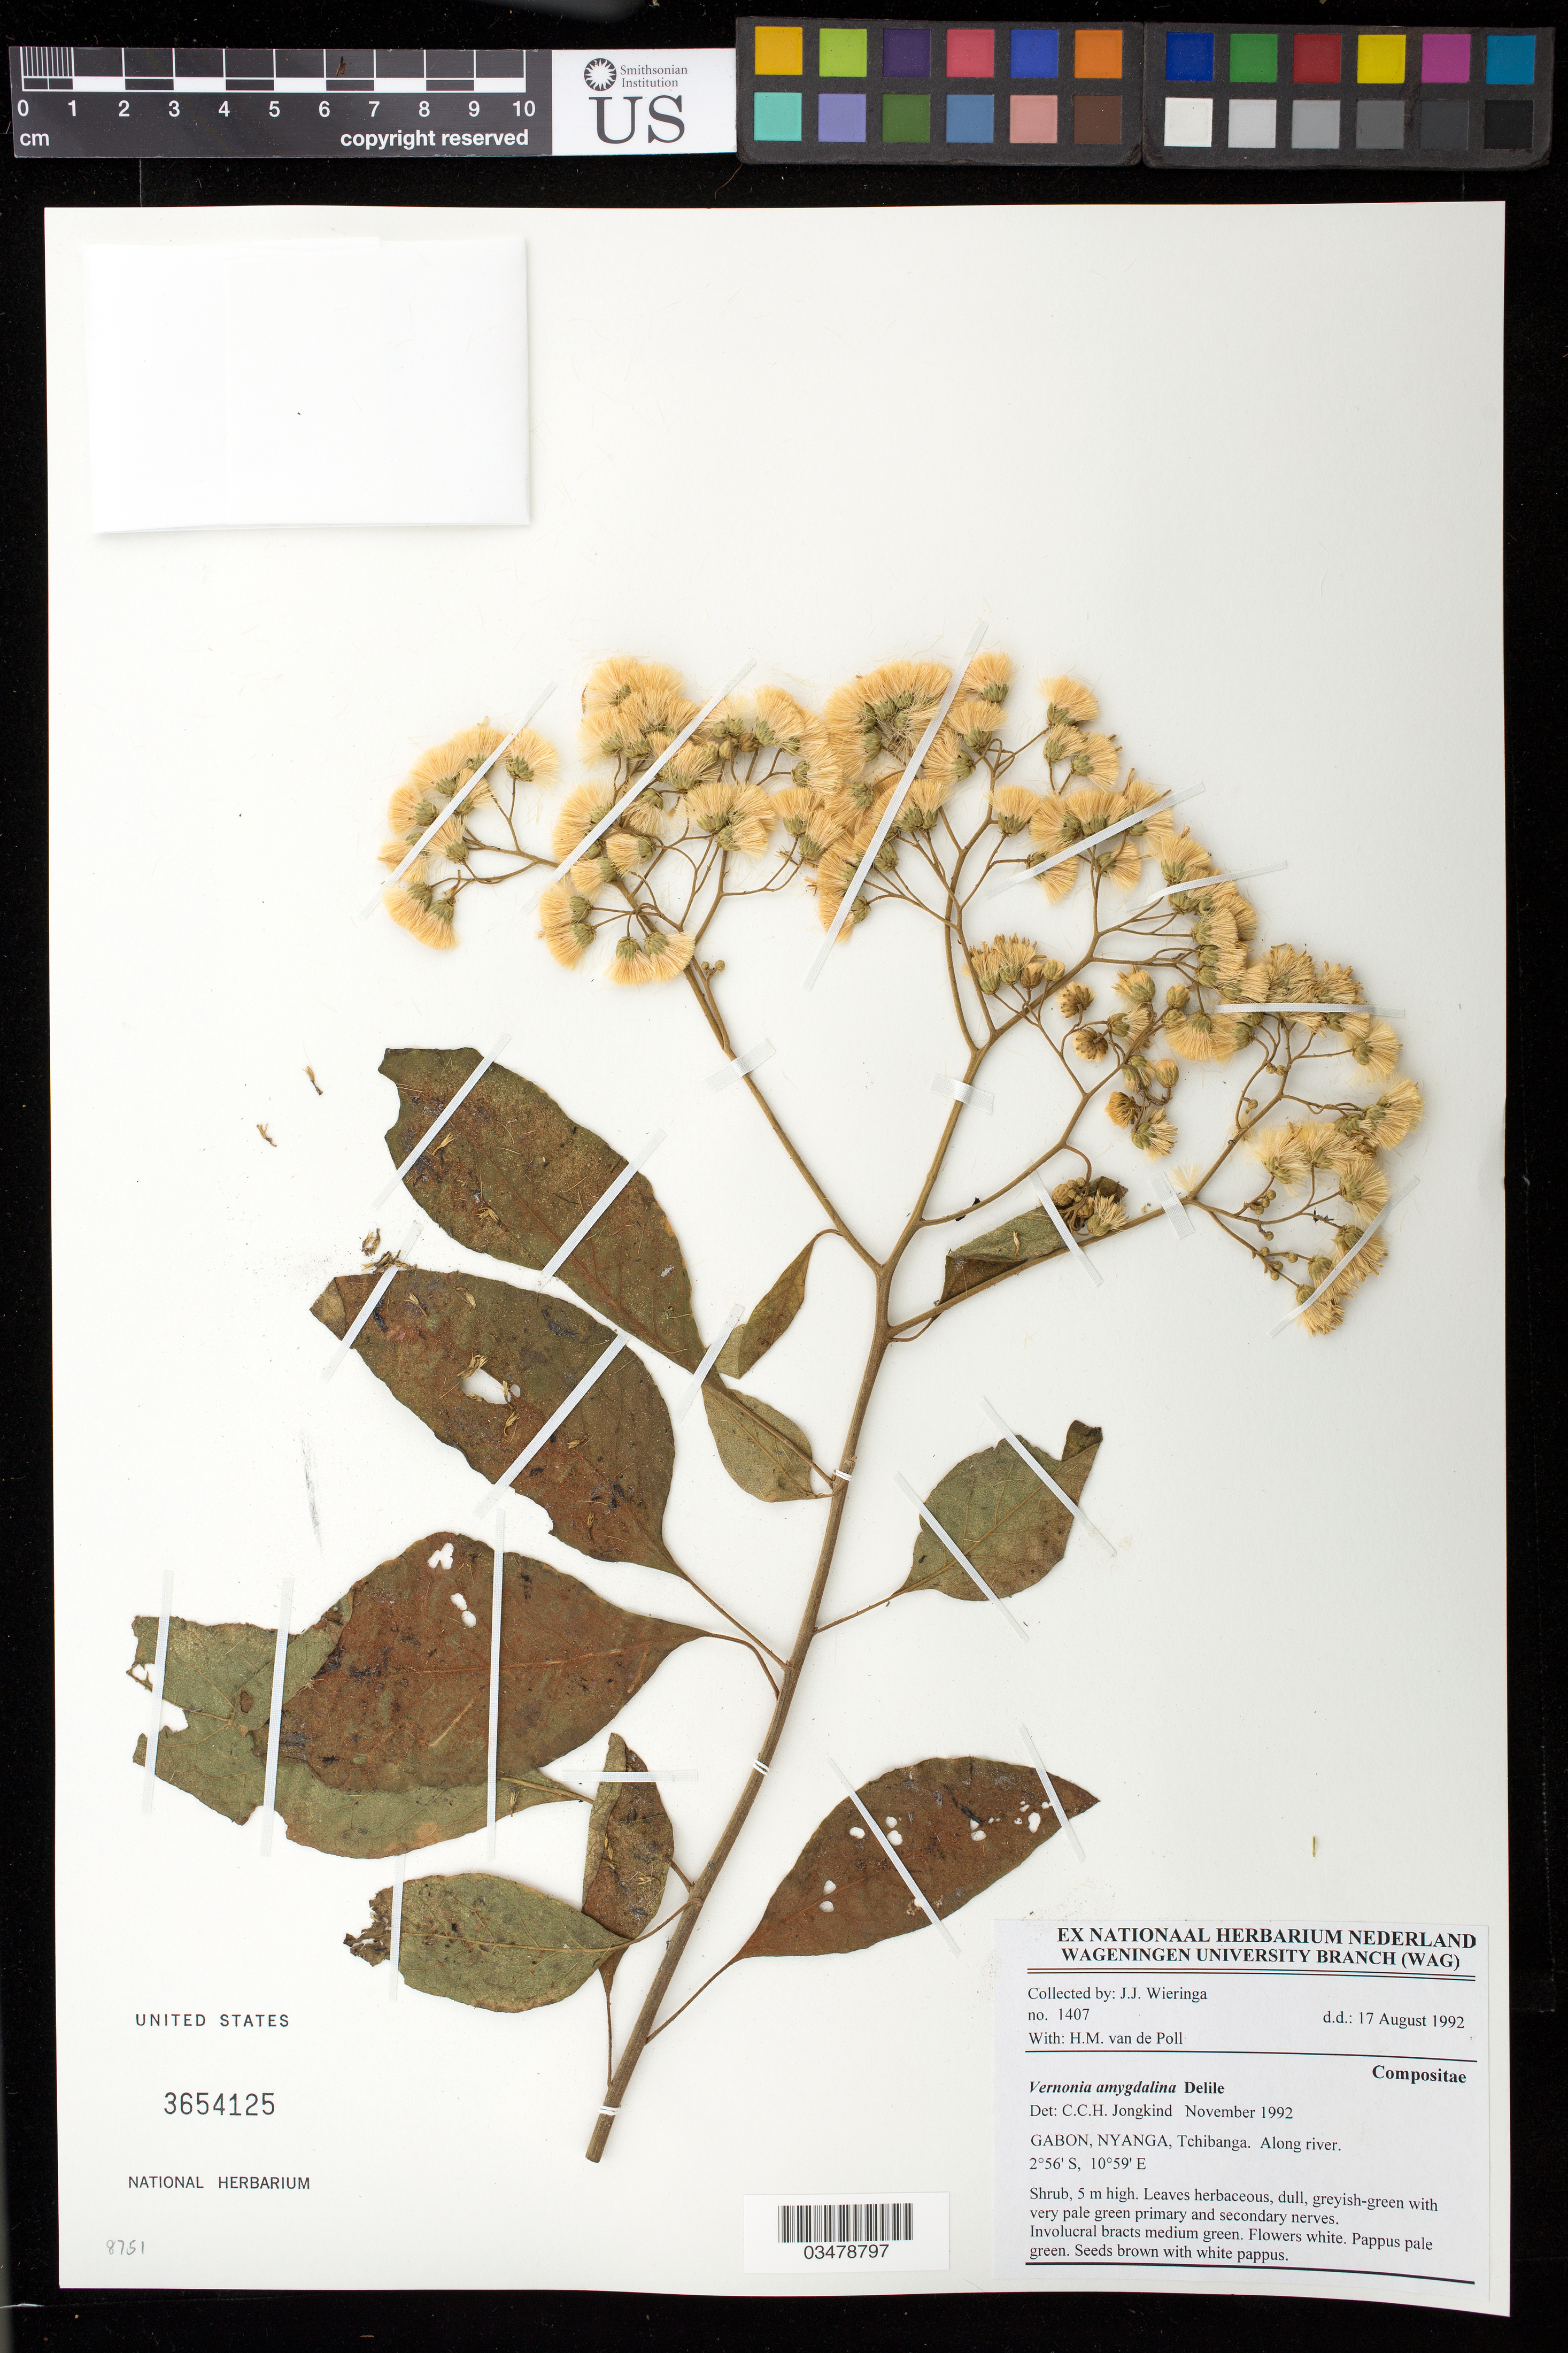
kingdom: Plantae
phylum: Tracheophyta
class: Magnoliopsida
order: Asterales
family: Asteraceae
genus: Vernonia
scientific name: Vernonia amygdalina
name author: Delile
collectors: J. J. Wieringa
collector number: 1407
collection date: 1992-08-17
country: Gabon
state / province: Nyanga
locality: Tchibanga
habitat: Along river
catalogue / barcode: US 3654125